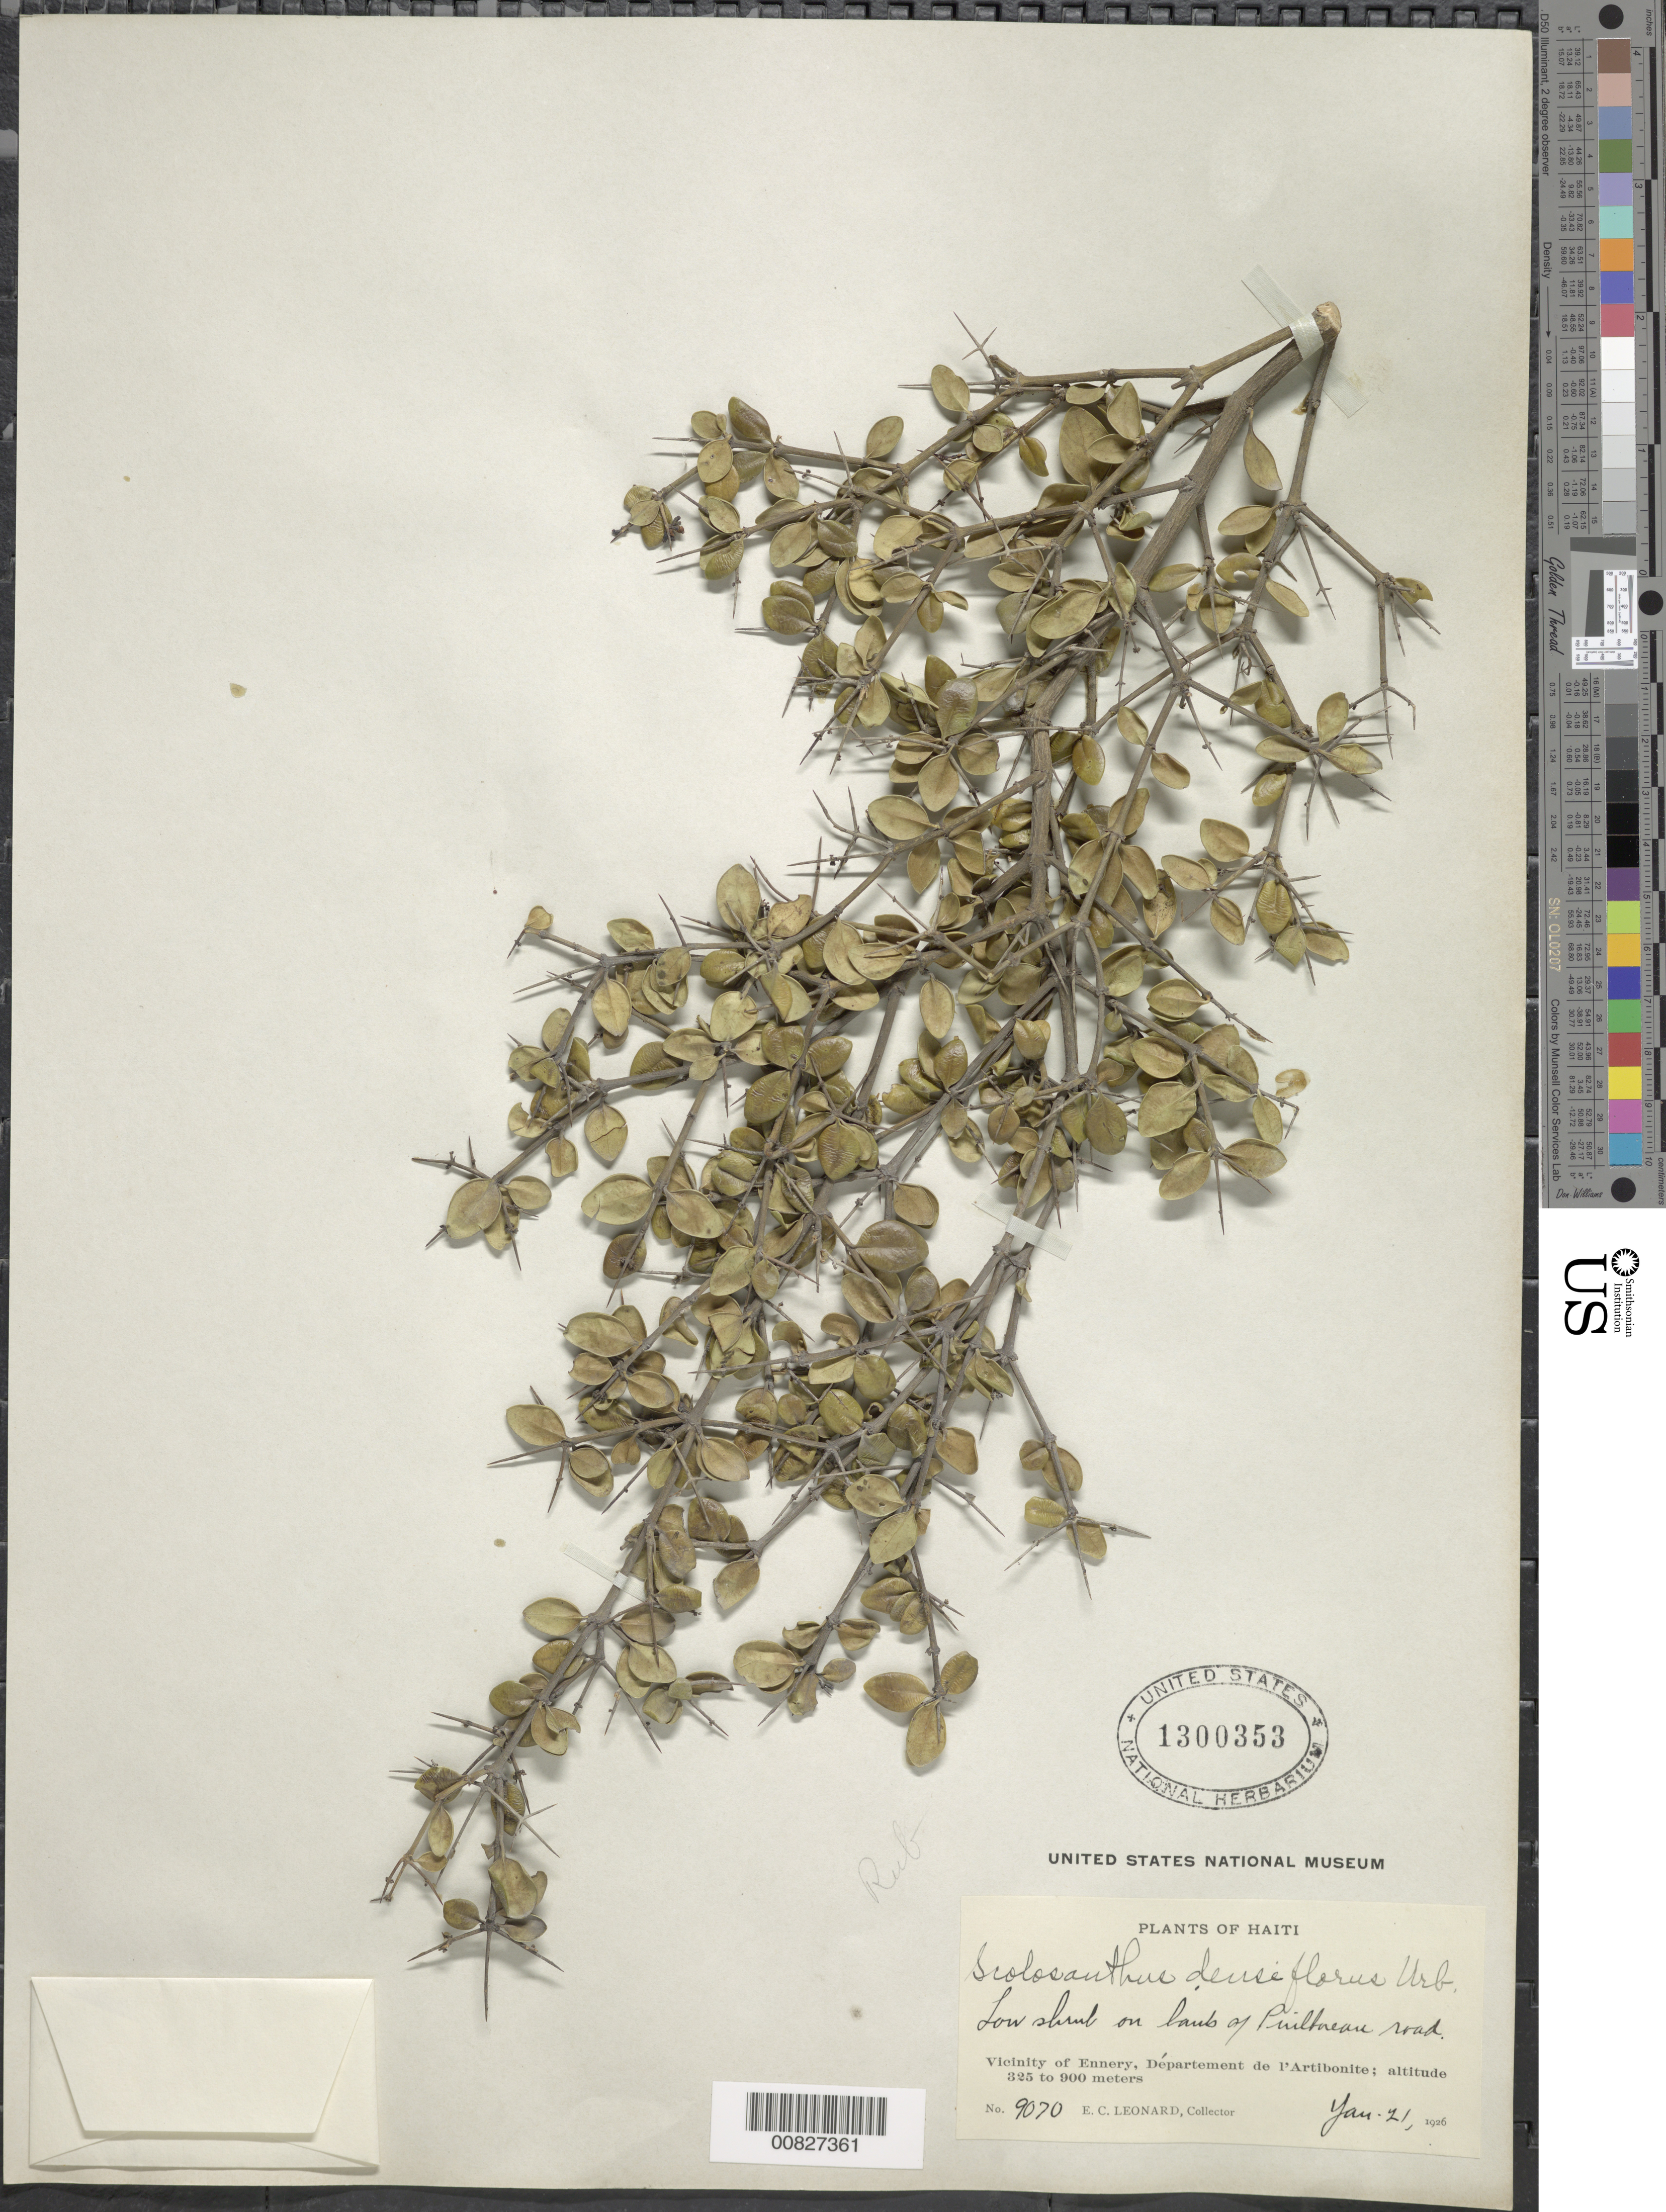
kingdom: Plantae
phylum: Tracheophyta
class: Magnoliopsida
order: Gentianales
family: Rubiaceae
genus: Scolosanthus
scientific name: Scolosanthus densiflorus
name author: Urb.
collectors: E. C. Leonard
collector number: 9070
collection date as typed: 21 Jan 1926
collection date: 1926-01-21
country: Haiti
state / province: Artibonite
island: Hispaniola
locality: Vicinity of Ennery, Puilboreau Road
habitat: On road banks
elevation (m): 325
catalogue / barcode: US 1300353